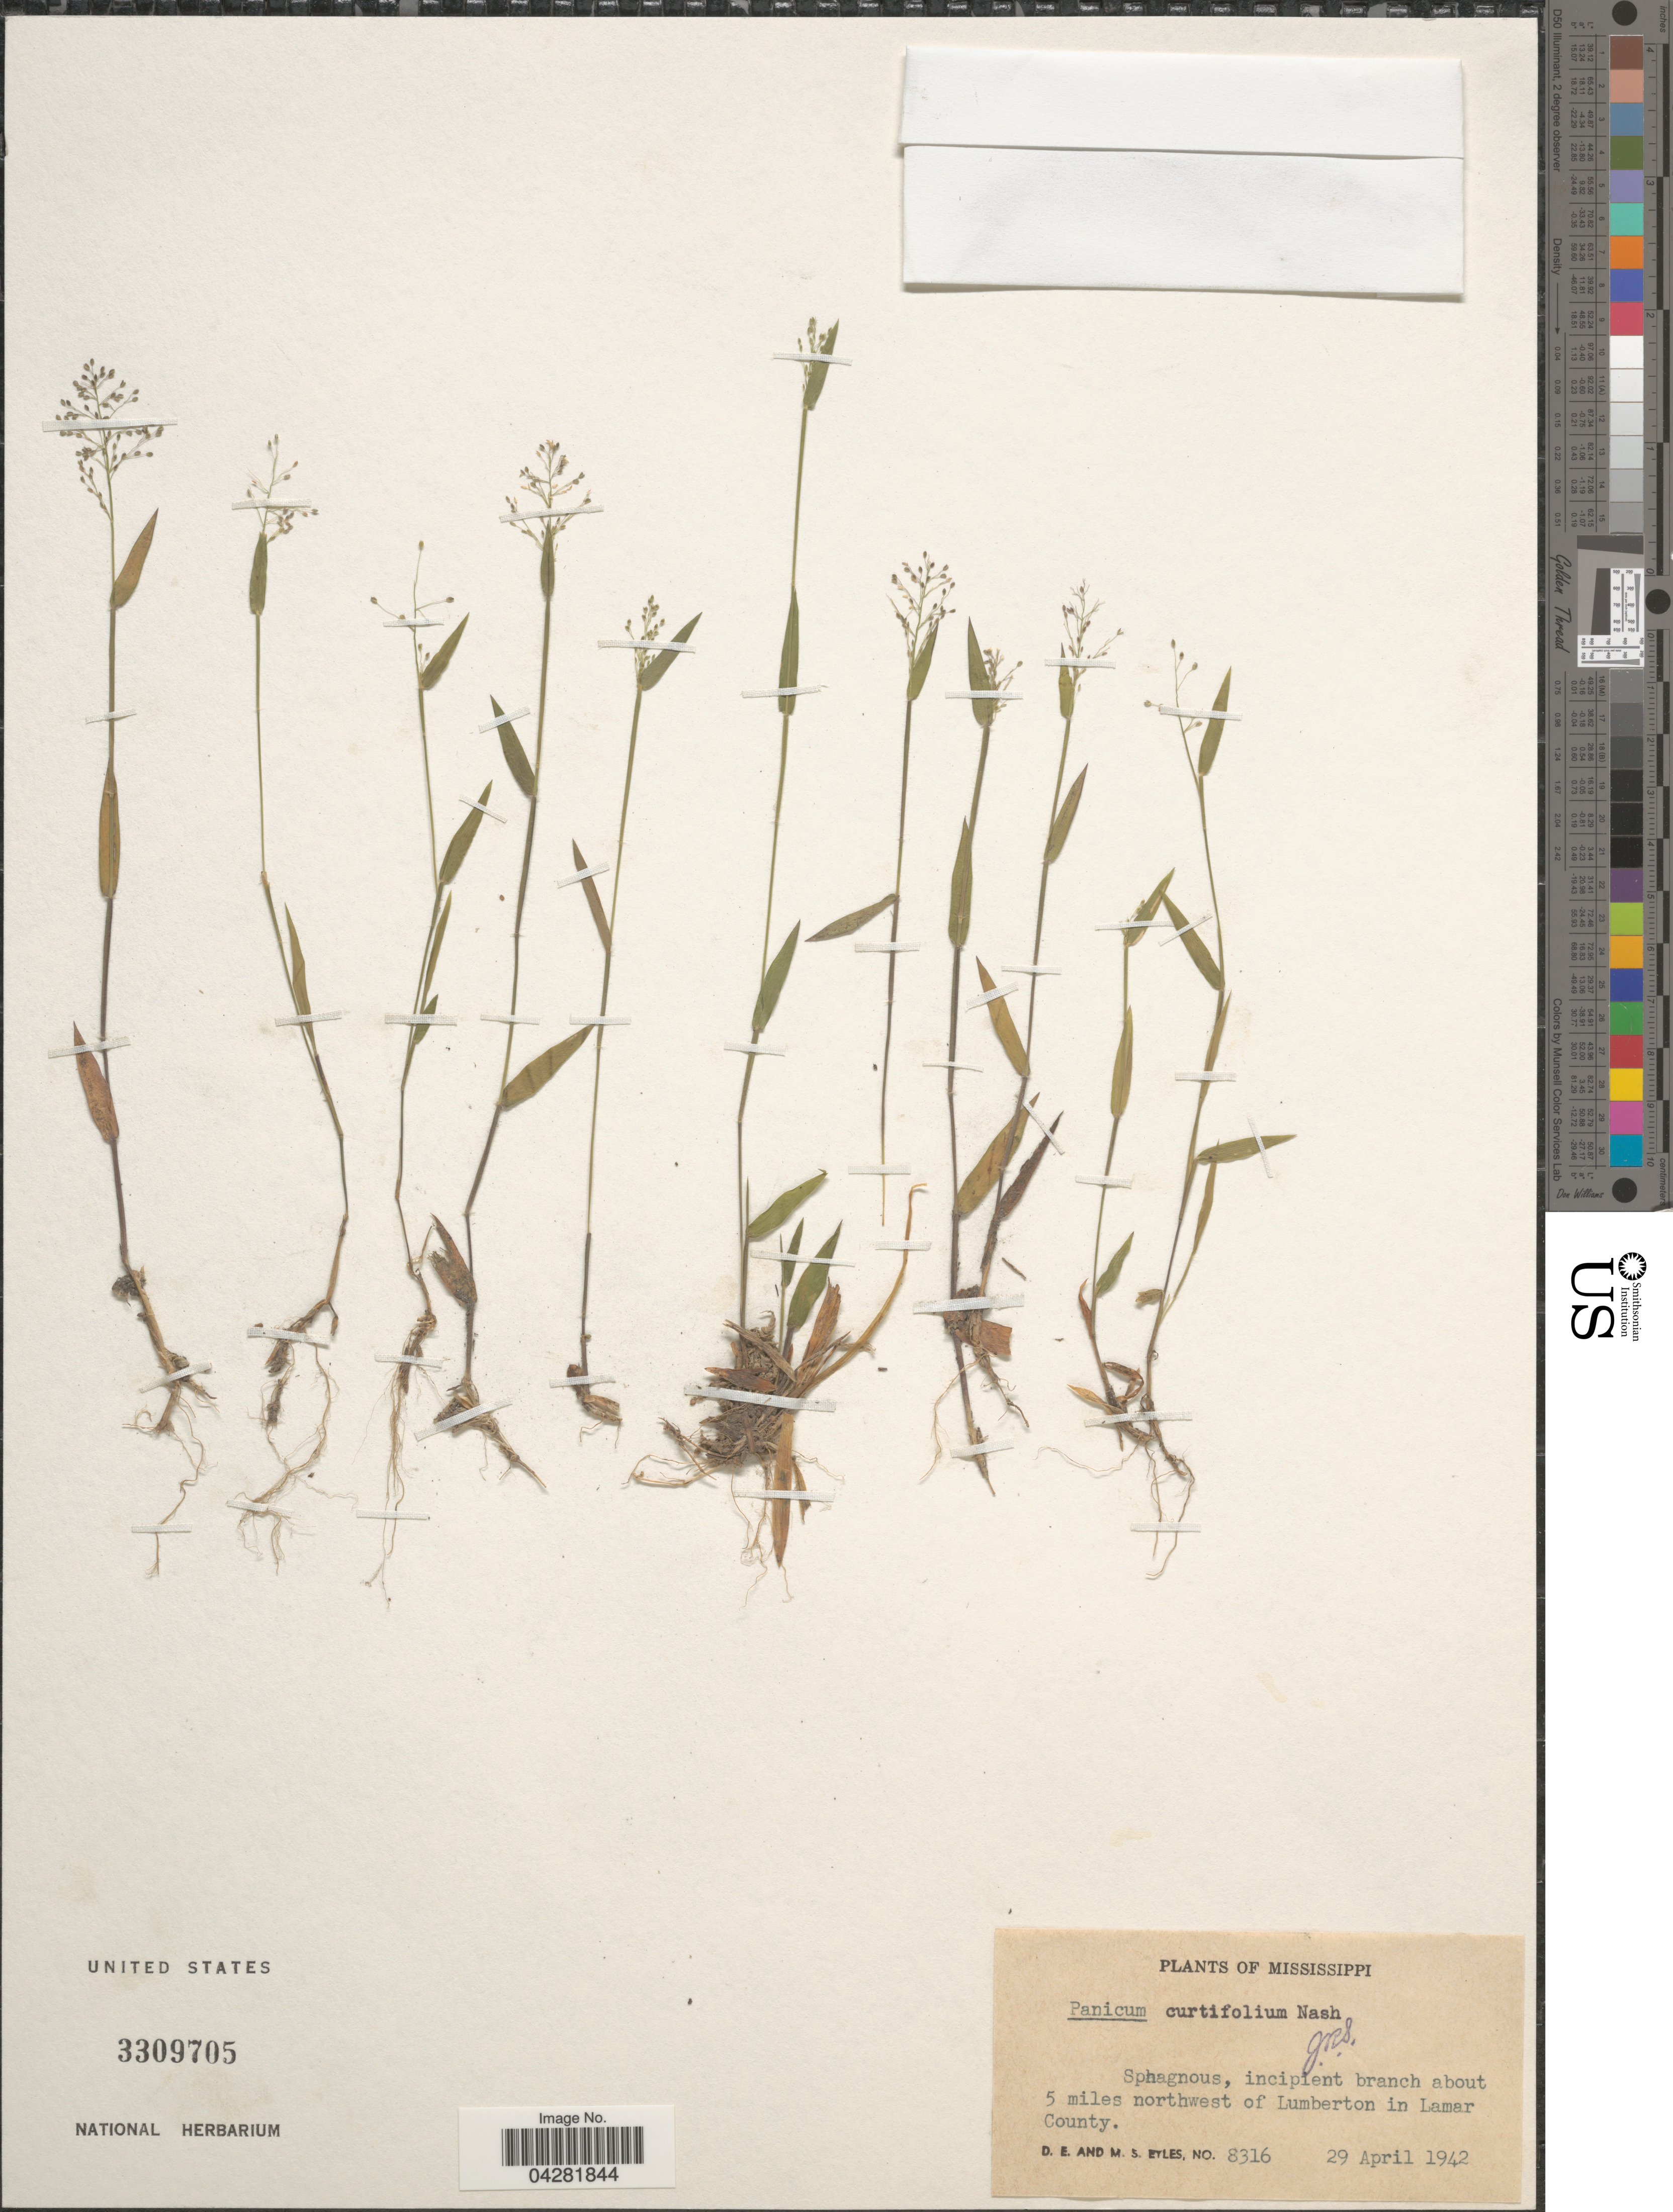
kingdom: Plantae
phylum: Tracheophyta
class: Liliopsida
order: Poales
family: Poaceae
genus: Dichanthelium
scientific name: Dichanthelium ensifolium var. ensifolium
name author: (Baldwin ex Elliot) Gould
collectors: D. Eyles & M. Eyles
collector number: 8316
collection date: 1942-04-29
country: United States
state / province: Mississippi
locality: Sphagnous, incipient branch about 5 miles northwest of Lumberton in Lamar County.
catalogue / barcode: US 3309705